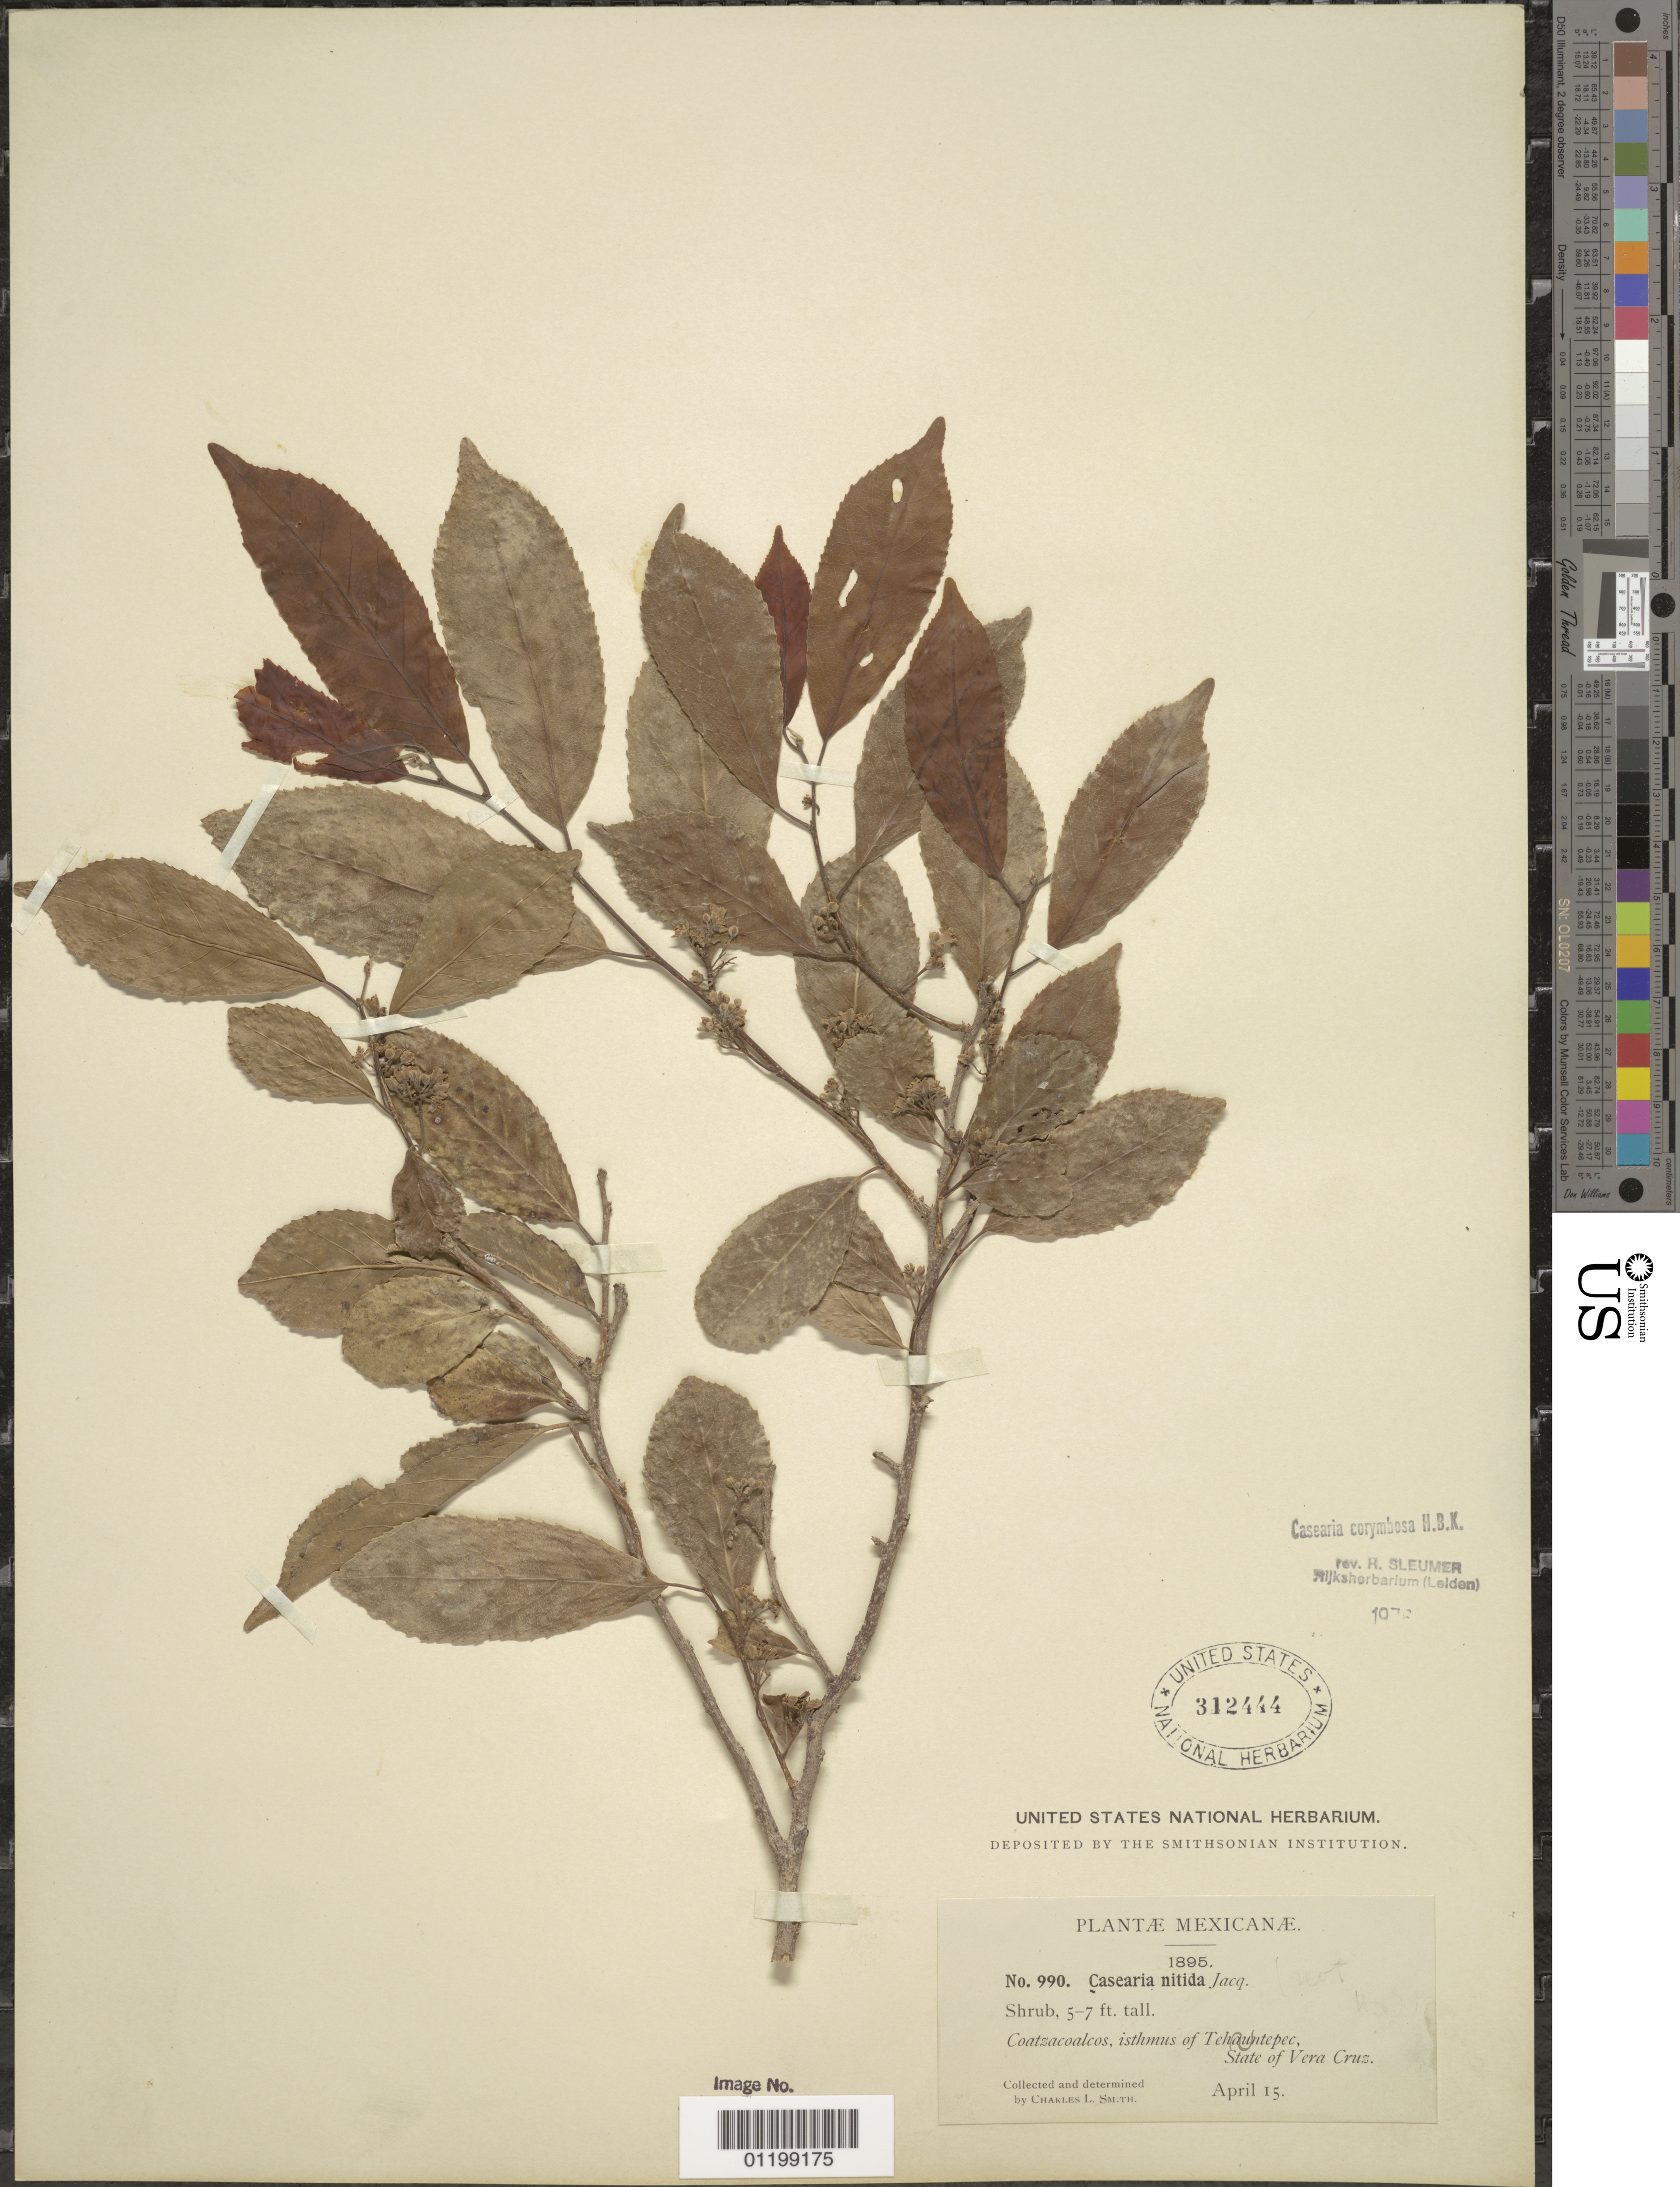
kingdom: Plantae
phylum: Tracheophyta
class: Magnoliopsida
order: Malpighiales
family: Salicaceae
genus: Casearia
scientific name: Casearia corymbosa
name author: Kunth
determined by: Sleumer, H. O.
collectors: C. L. Smith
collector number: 990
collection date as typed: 15 Apr 1895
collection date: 1895-04-15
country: Mexico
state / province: Veracruz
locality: Coatzacoalcos, isthmus of Tehauntepec [sic]. State of Veracruz.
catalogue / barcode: US 312444